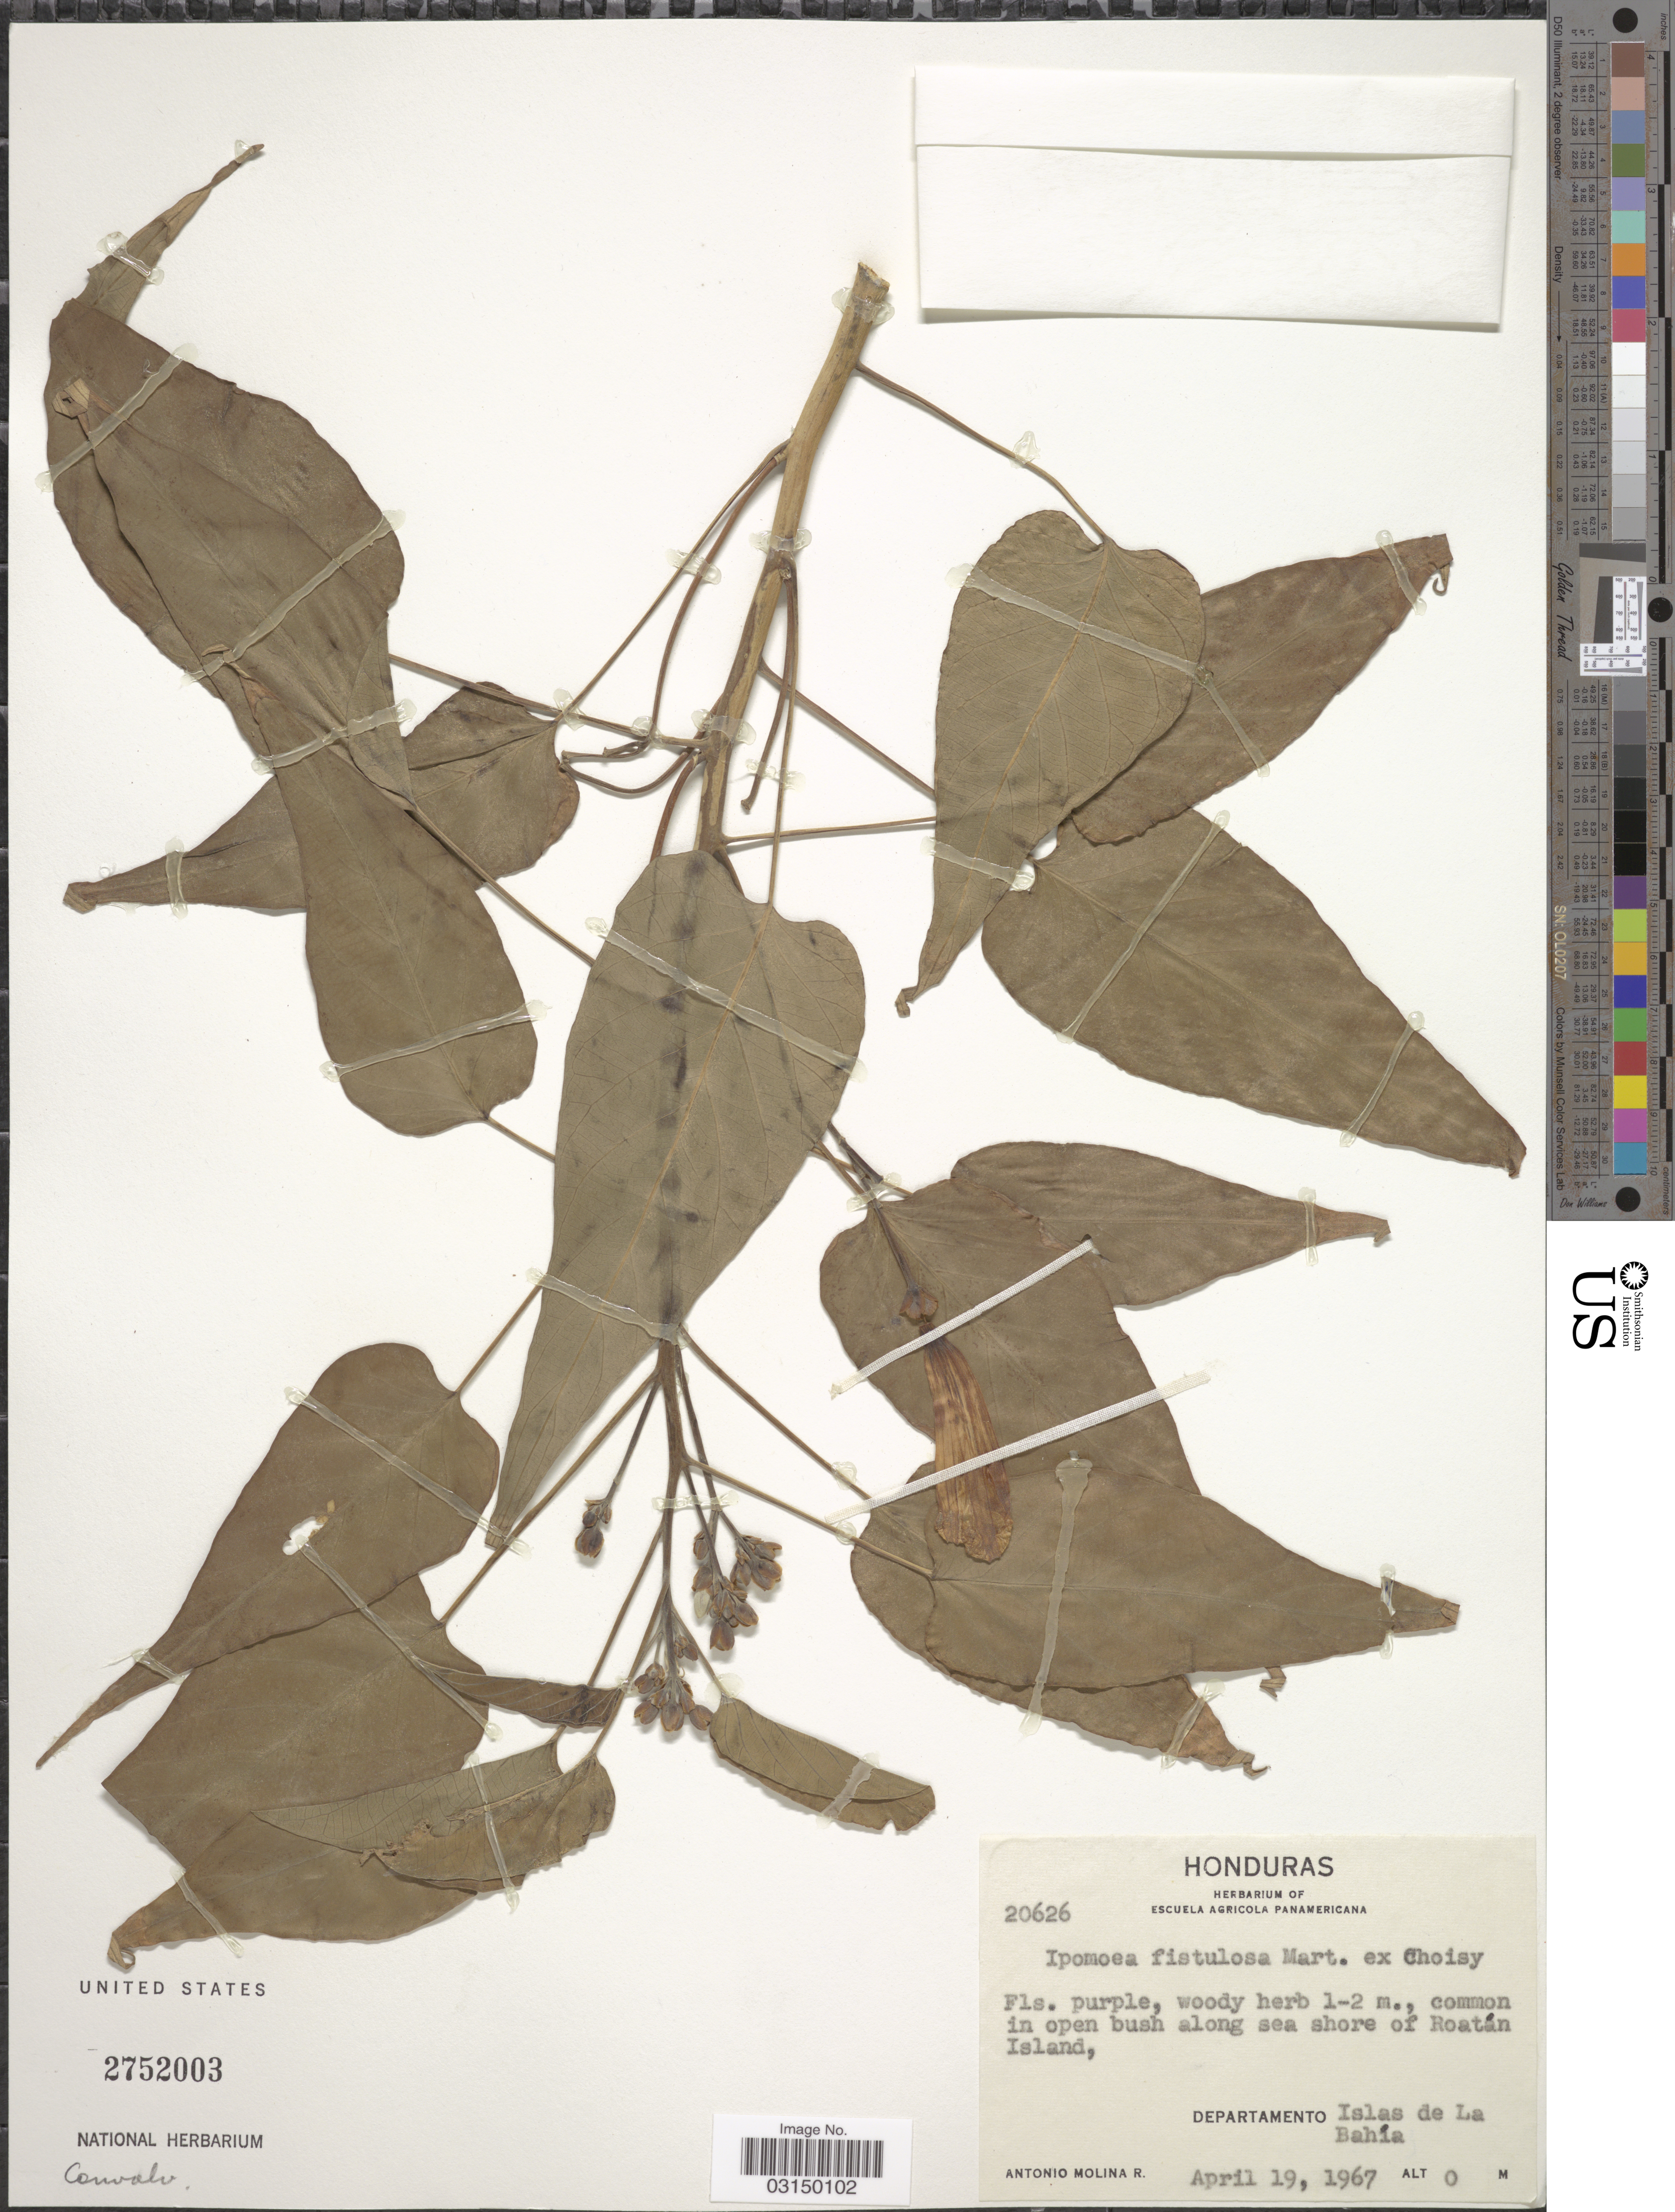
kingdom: Plantae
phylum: Tracheophyta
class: Magnoliopsida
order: Solanales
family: Convolvulaceae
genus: Ipomoea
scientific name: Ipomoea carnea subsp. fistulosa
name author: (Mart. ex Choisy) D.F. Austin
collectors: A. Molina R.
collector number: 20626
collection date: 1967-04-19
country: Honduras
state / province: Islas de la Bahía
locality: Along sea shore of Roatán Island, Departamento Islas de la Bahía.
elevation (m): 0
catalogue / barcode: US 2752003